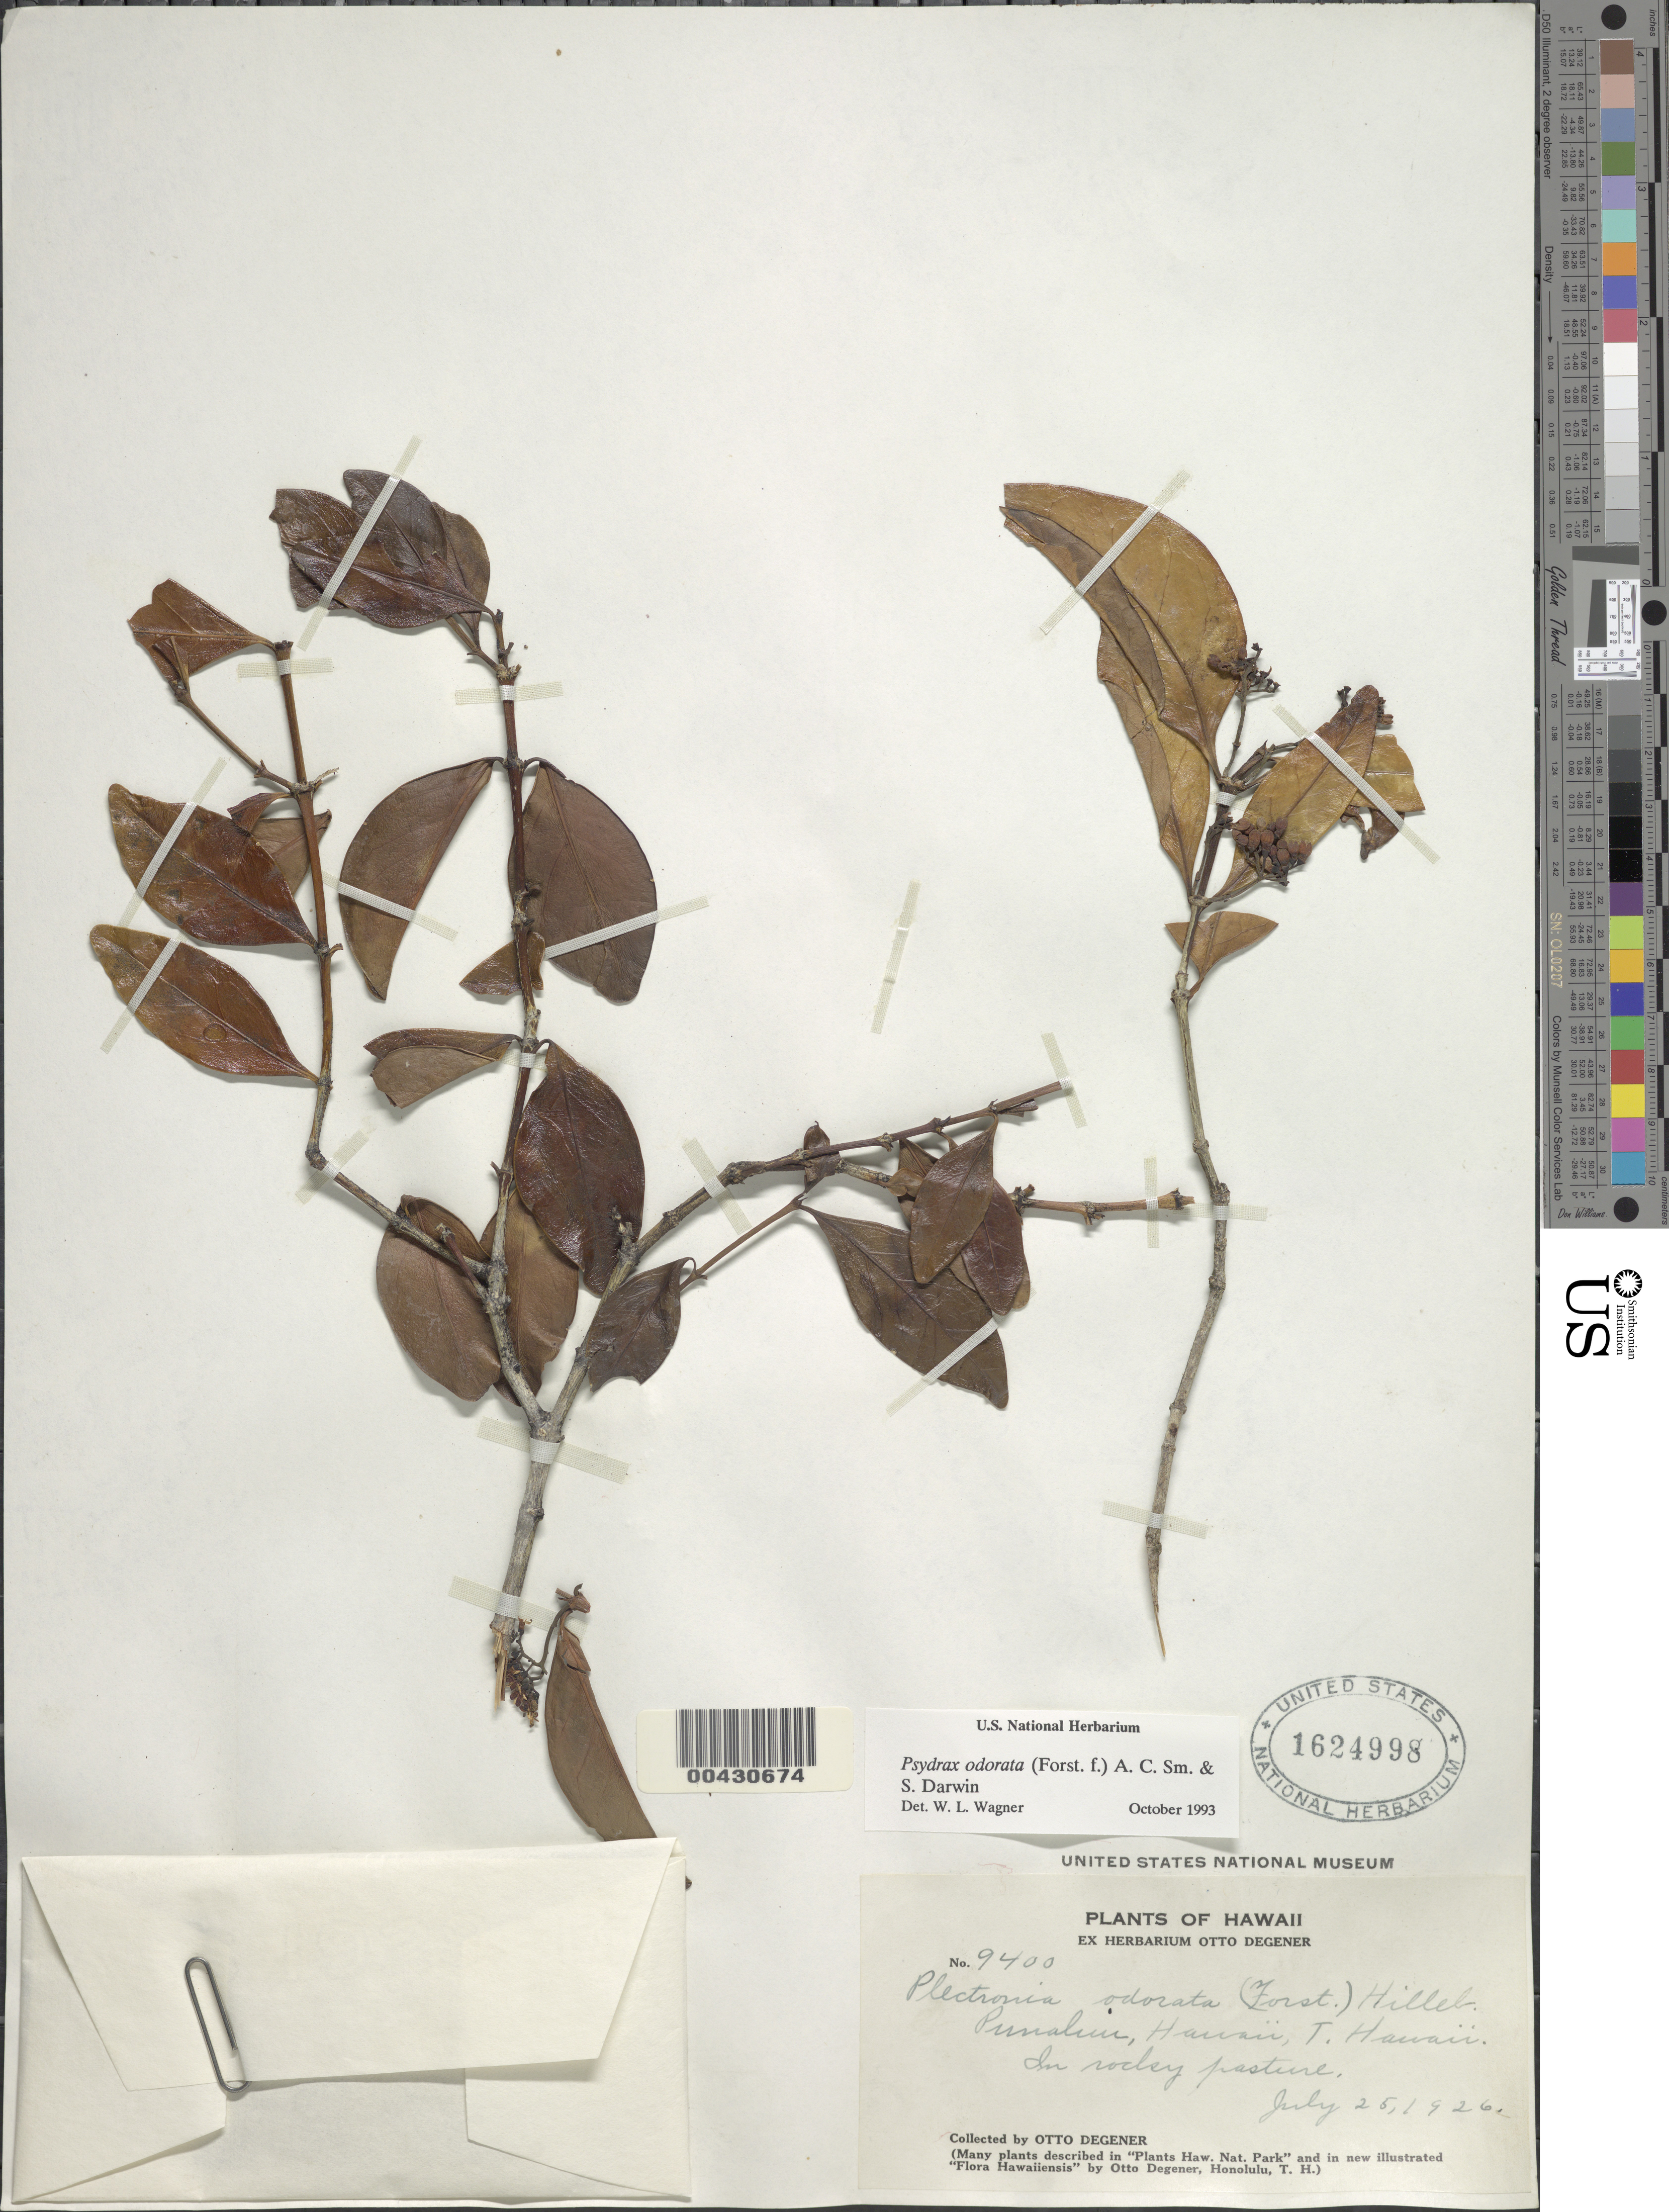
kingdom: Plantae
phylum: Tracheophyta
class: Magnoliopsida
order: Gentianales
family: Rubiaceae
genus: Psydrax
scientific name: Psydrax odorata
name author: (G. Forst.) A.C. Sm. & S.P. Darwin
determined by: Wagner, W. L., (BOT), Smithsonian Institution - National Museum of Natural History (UNITED STATES)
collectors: O. Degener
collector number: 9400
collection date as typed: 25 Jul 1926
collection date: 1926-07-25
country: United States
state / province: Hawaii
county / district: Hawaii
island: Hawaii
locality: Punaluu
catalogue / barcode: US 1624998